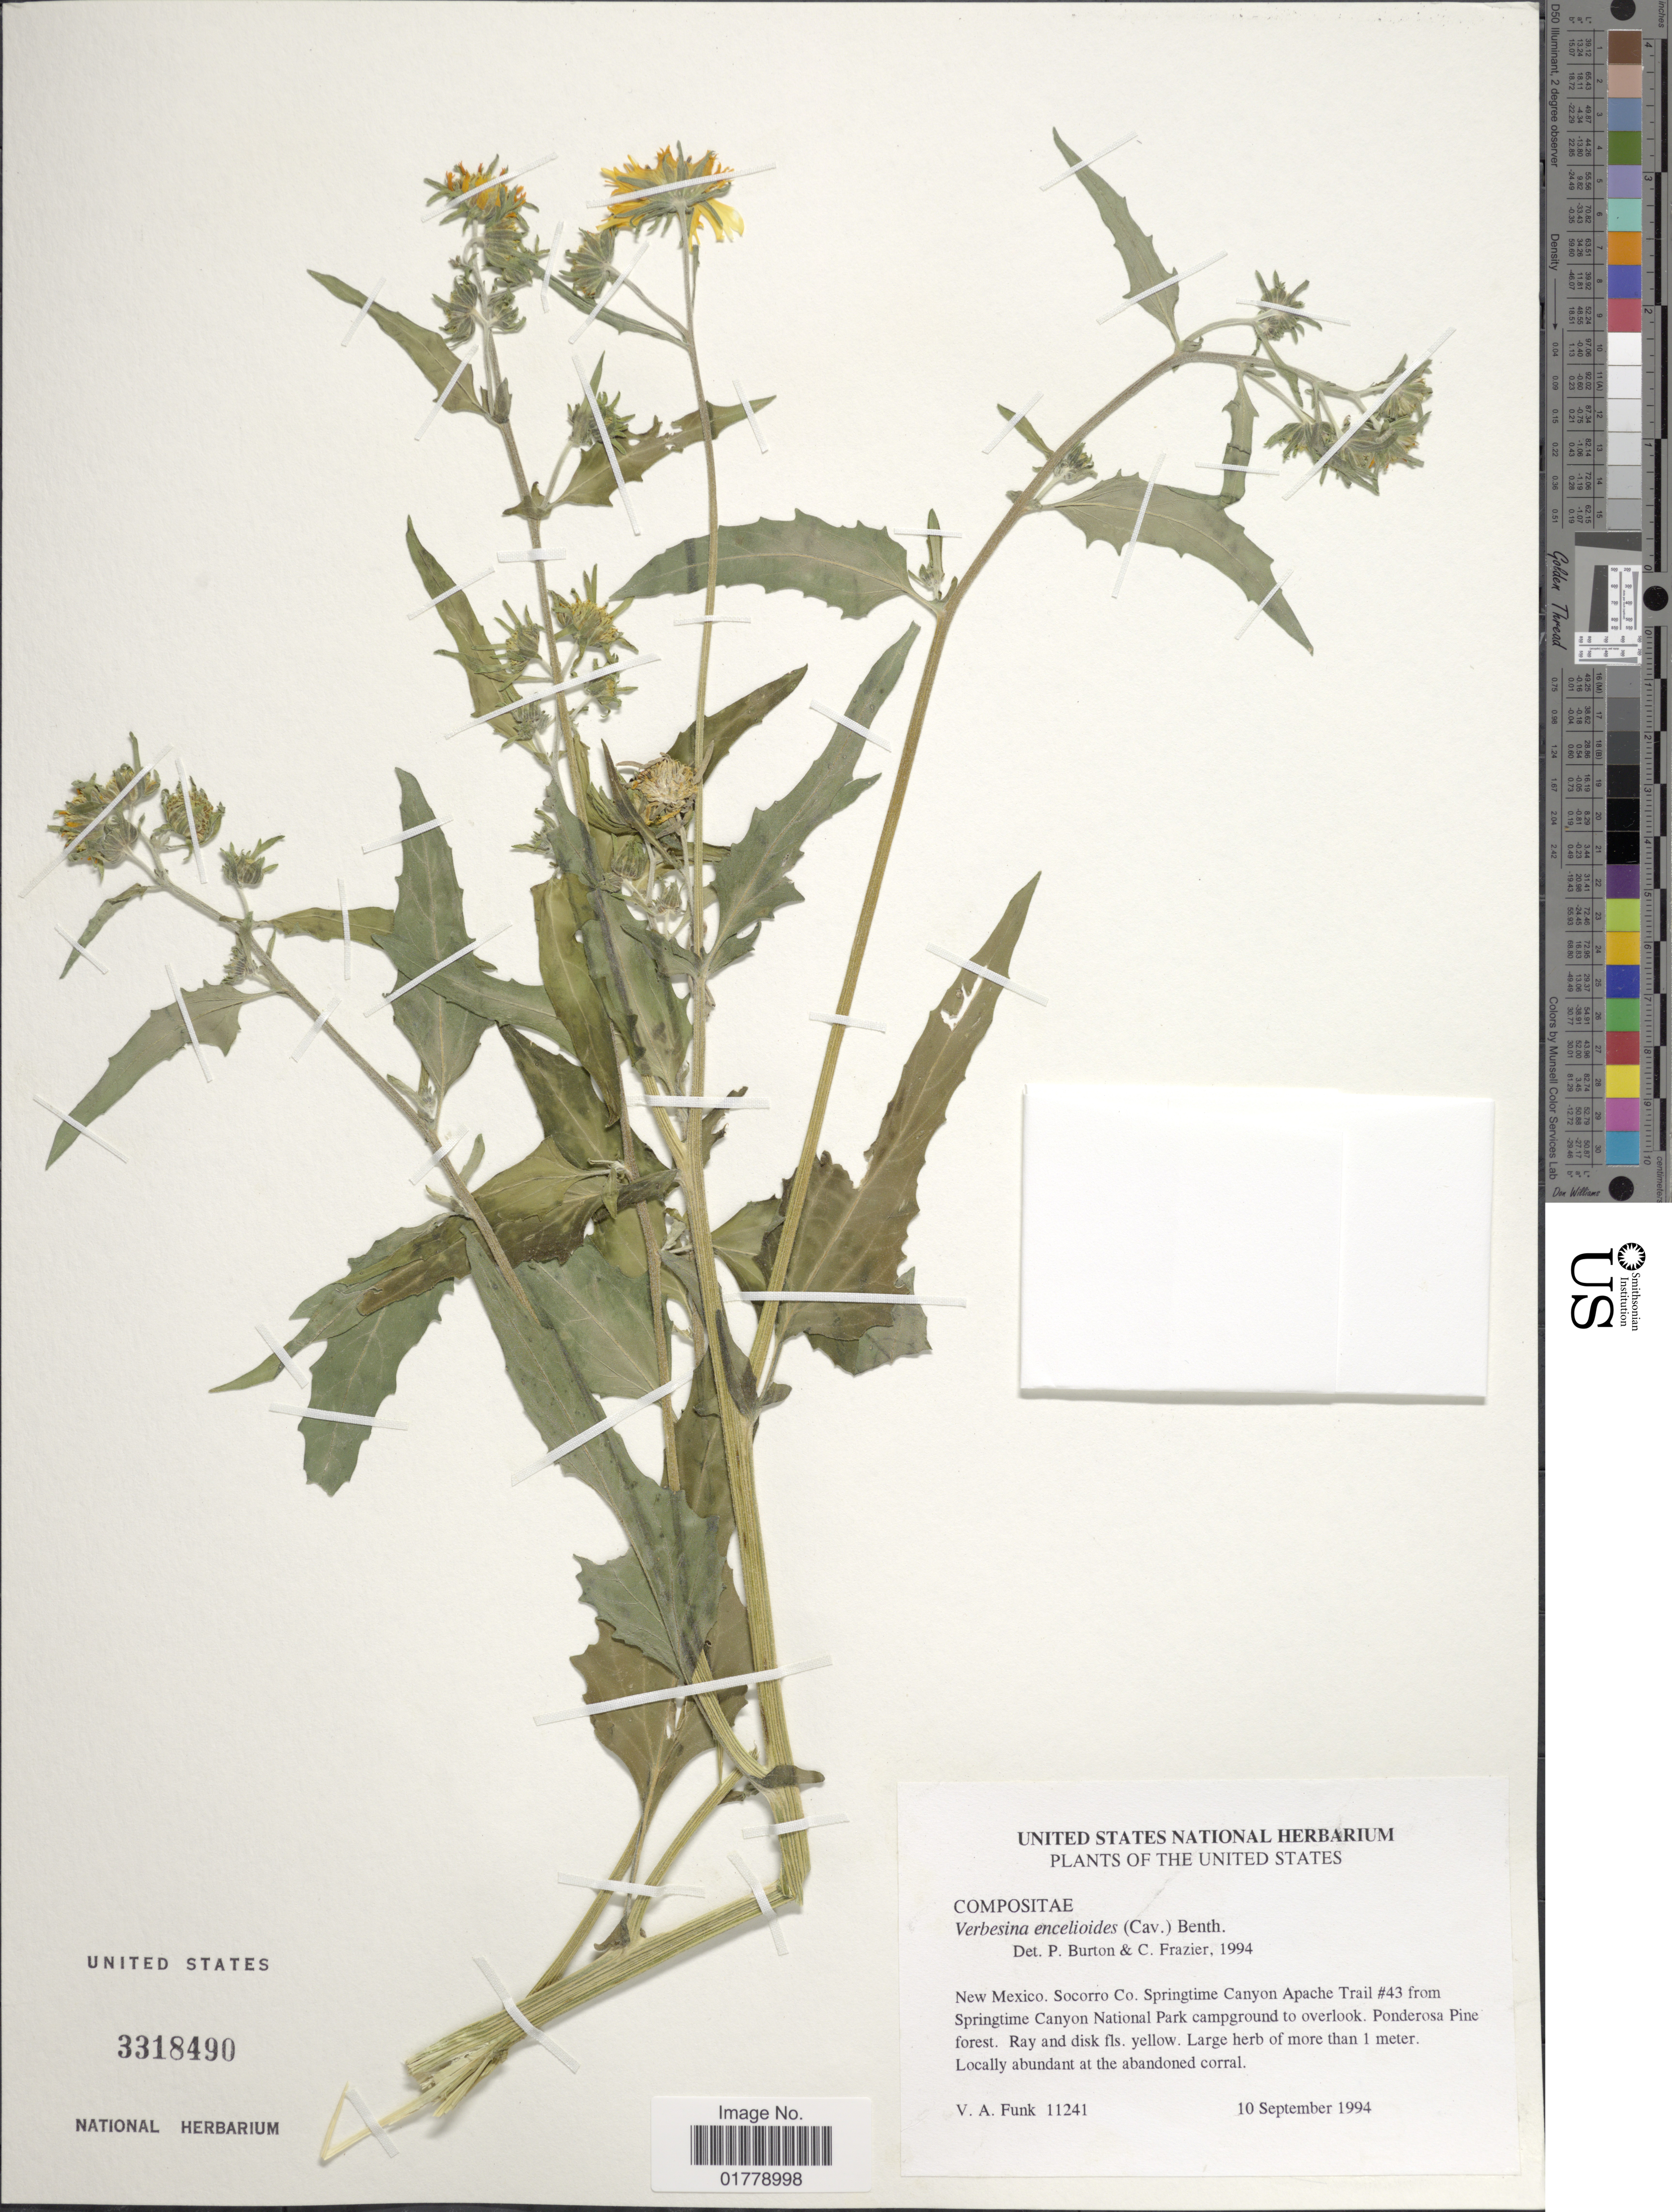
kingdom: Plantae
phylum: Tracheophyta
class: Magnoliopsida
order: Asterales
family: Asteraceae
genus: Verbesina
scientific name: Verbesina encelioides subsp. encelioides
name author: (Cav.) Benth. & Hook.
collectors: V. Funk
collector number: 11241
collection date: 1994-09-10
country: United States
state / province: New Mexico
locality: New Mexico. Socorro Co. Springtime Canyon Apache Trail #43 from Springtime Canyon National Park campground to overlook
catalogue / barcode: US 3318490